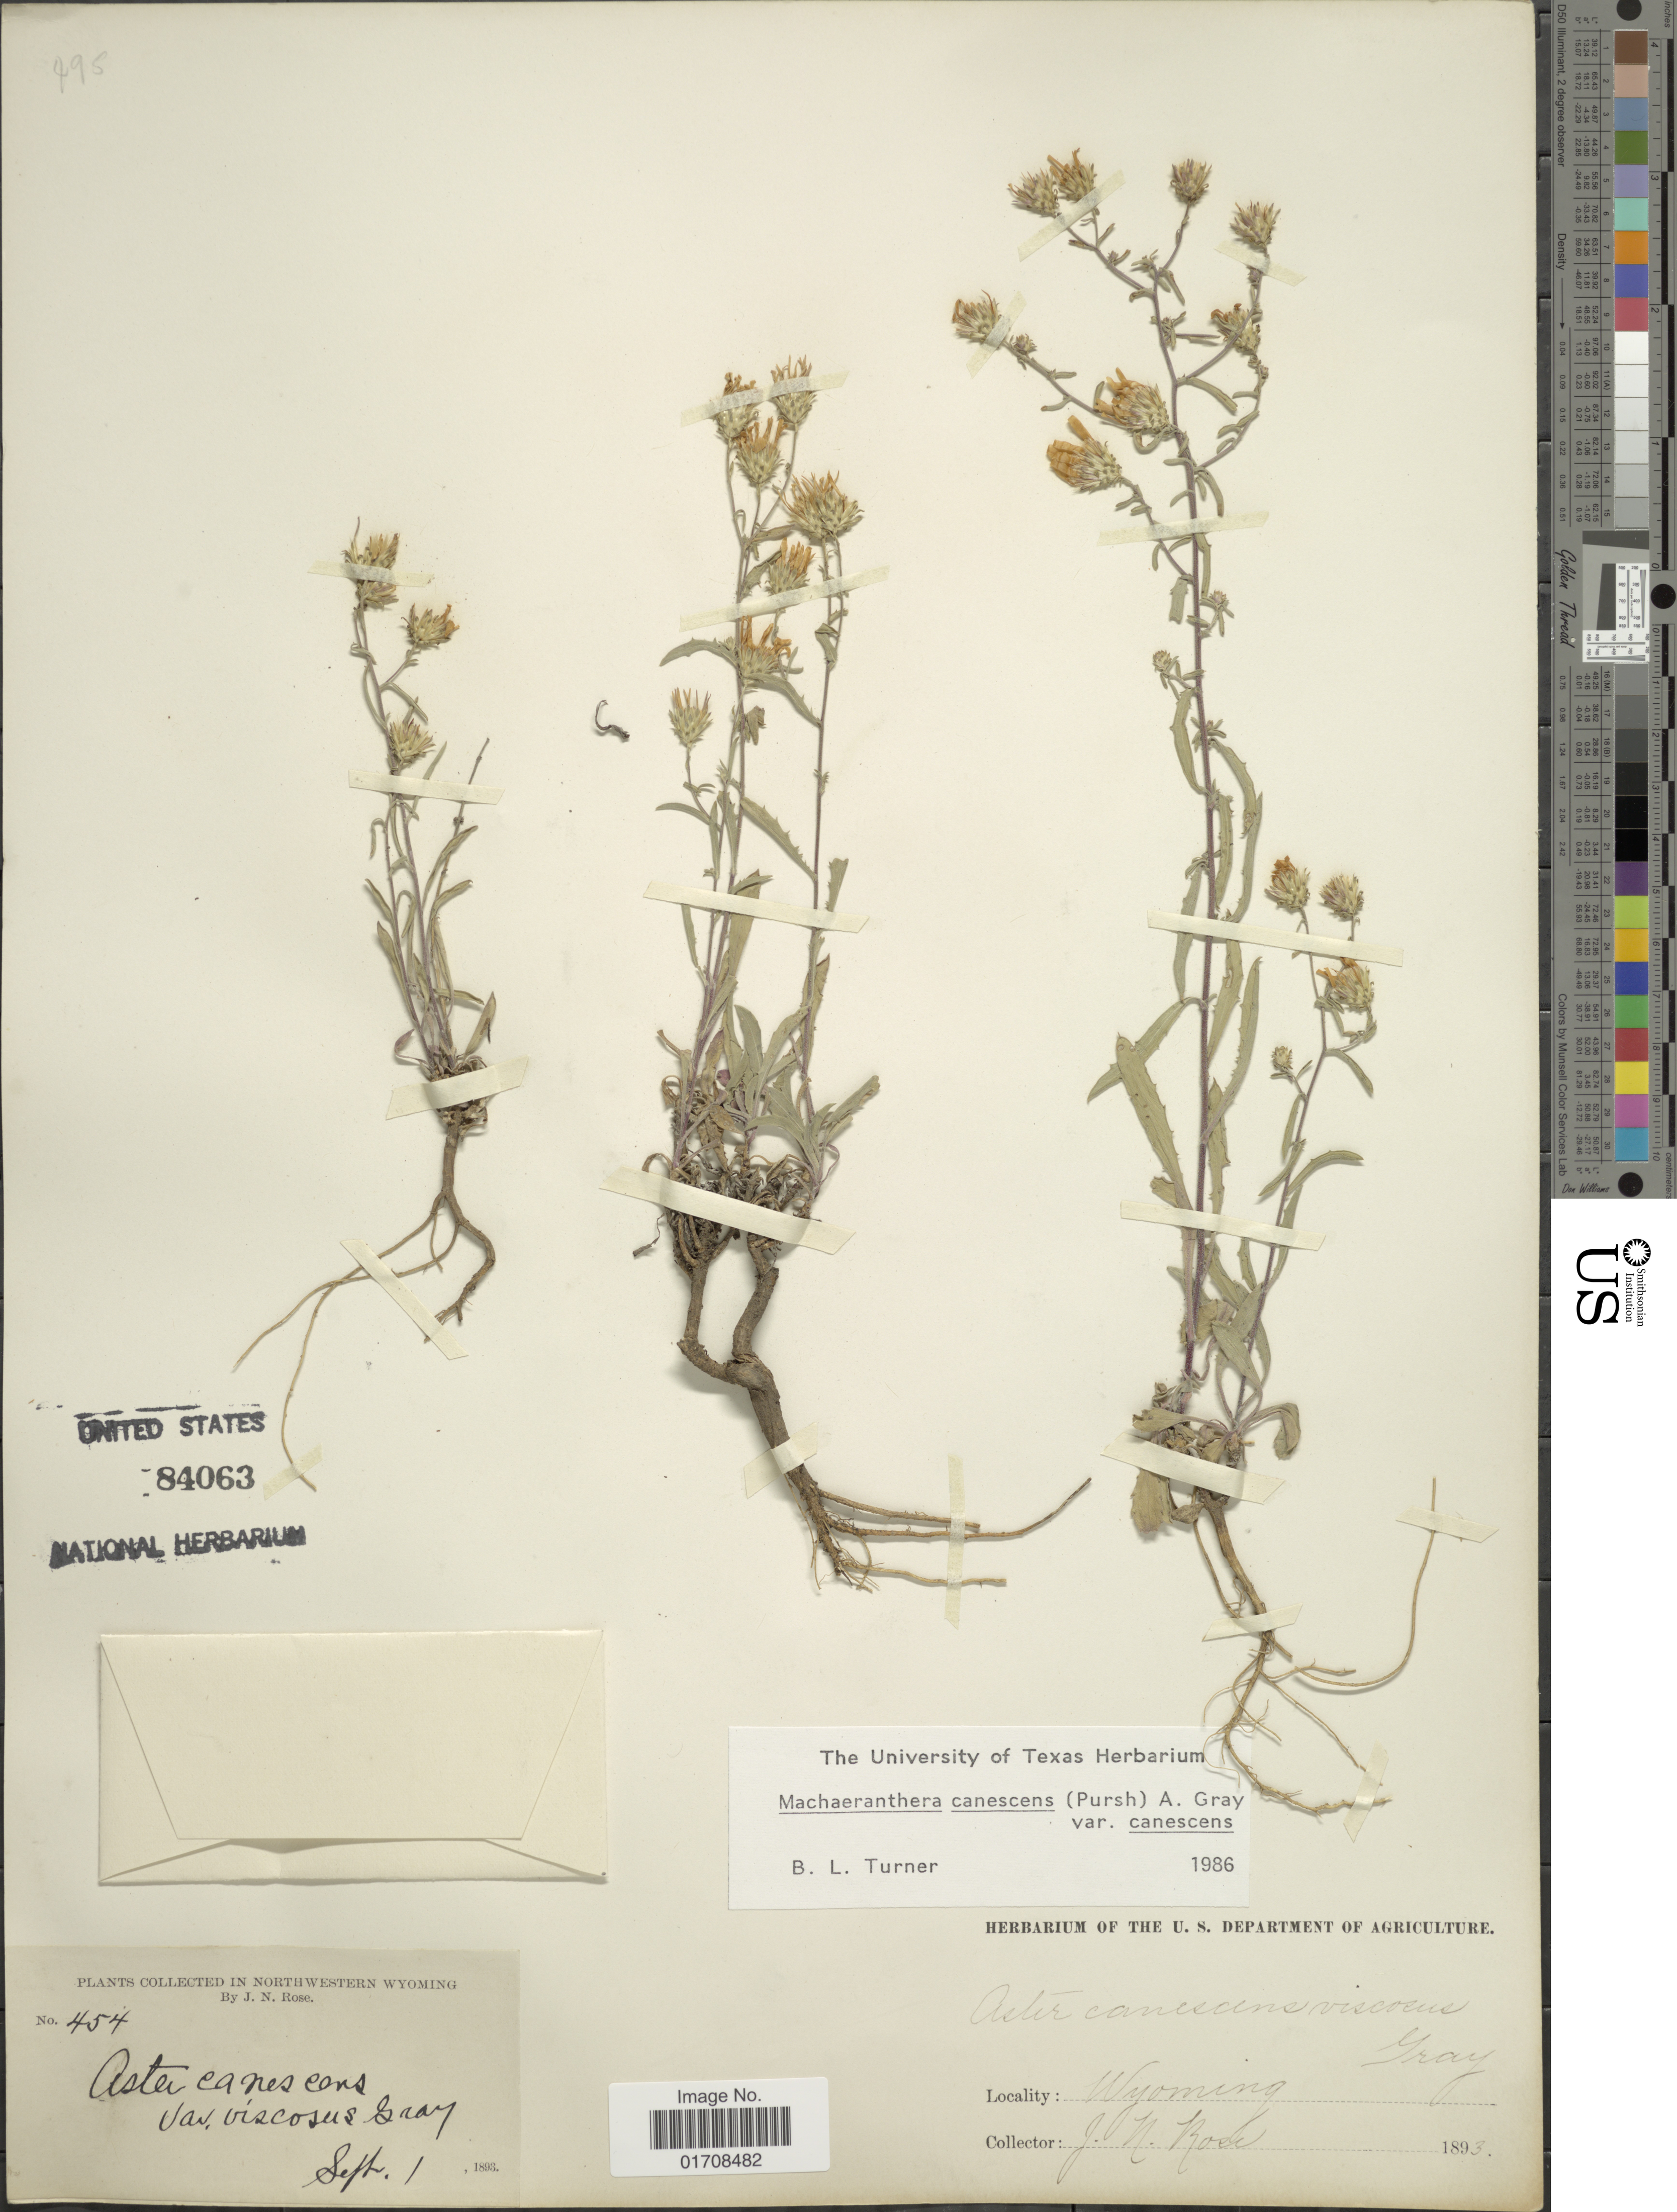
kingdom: Plantae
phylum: Tracheophyta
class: Magnoliopsida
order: Asterales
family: Asteraceae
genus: Machaeranthera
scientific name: Machaeranthera canescens var. canescens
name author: (Pursh) A. Gray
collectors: J. N. Rose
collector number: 454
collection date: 1893-09-01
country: United States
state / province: Wyoming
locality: Northwestern Wyoming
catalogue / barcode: US 84063